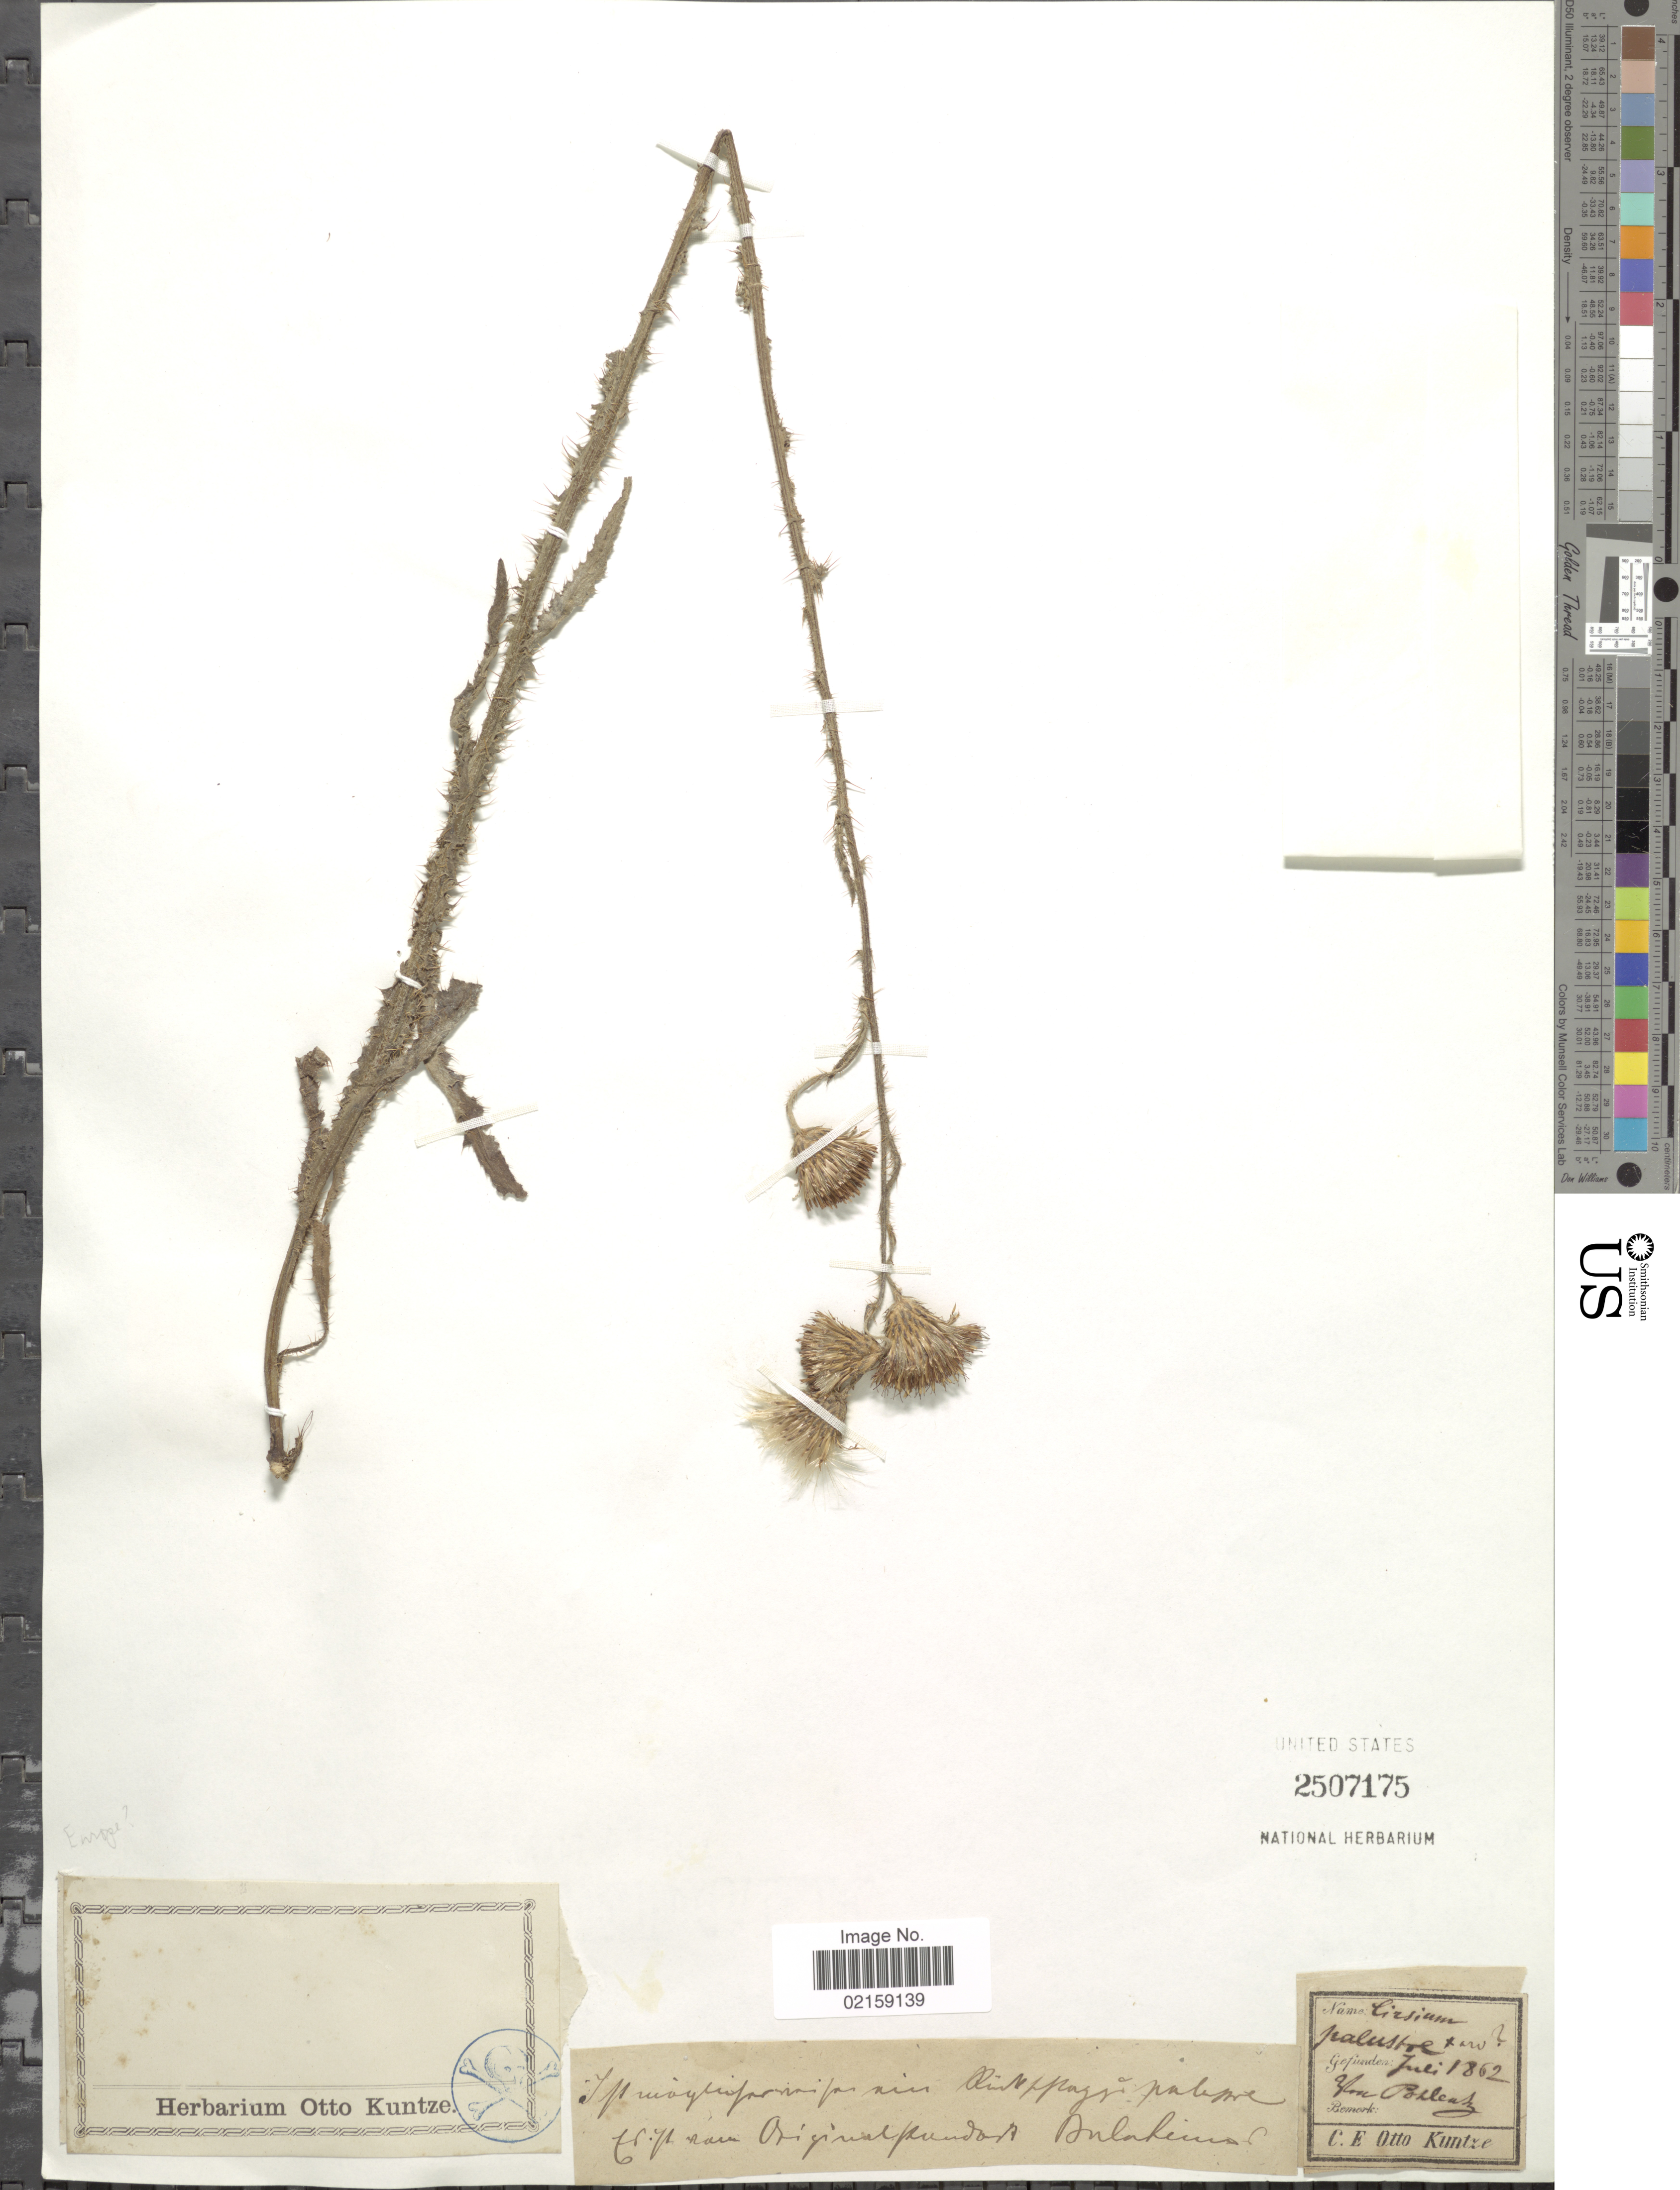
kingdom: Plantae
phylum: Tracheophyta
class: Magnoliopsida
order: Asterales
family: Asteraceae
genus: Cirsium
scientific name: Cirsium palustre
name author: (L.) Coss. ex Scop.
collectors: C.E.O. Kuntze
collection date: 1862-07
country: Germany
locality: You Pohlenz. [interpreted]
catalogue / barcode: US 2507175